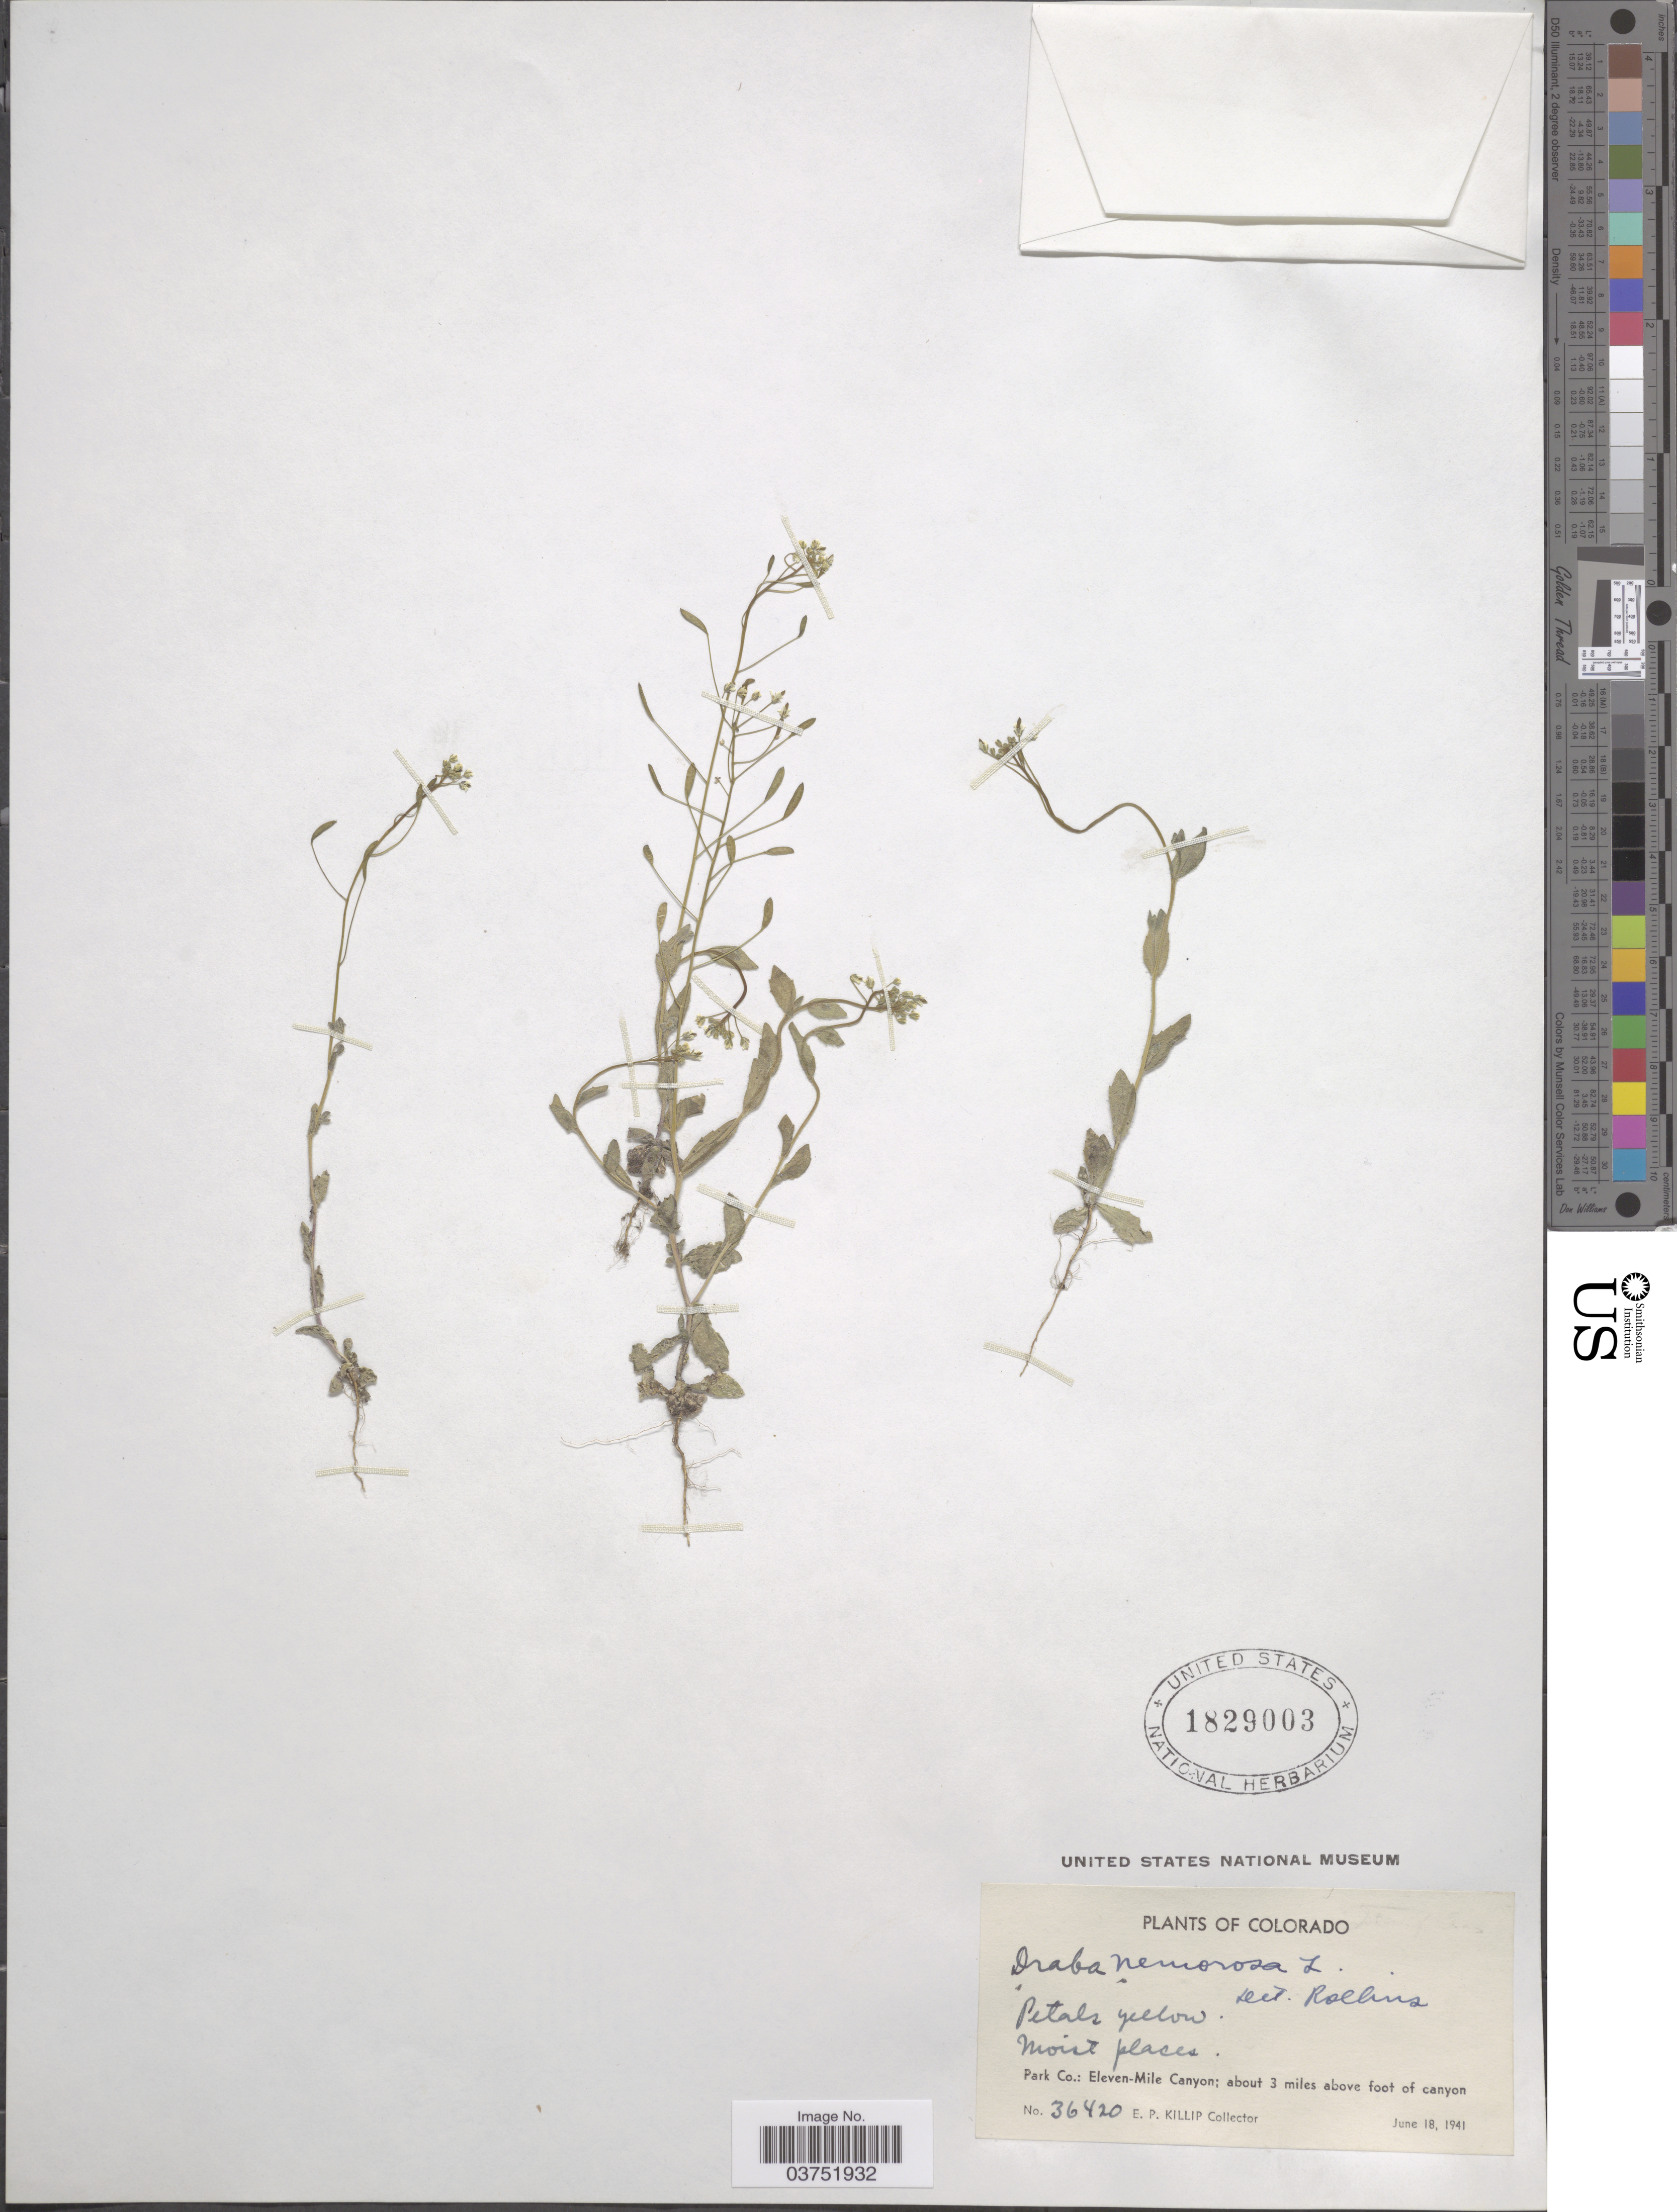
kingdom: Plantae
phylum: Tracheophyta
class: Magnoliopsida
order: Brassicales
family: Brassicaceae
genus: Draba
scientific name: Draba nemorosa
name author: L.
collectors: E. P. Killip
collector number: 36420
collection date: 1941-06-18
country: United States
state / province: Colorado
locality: Park Co.: Eleven-Mile Canyon; about 3 miles above foot of canyon.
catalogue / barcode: US 1829003